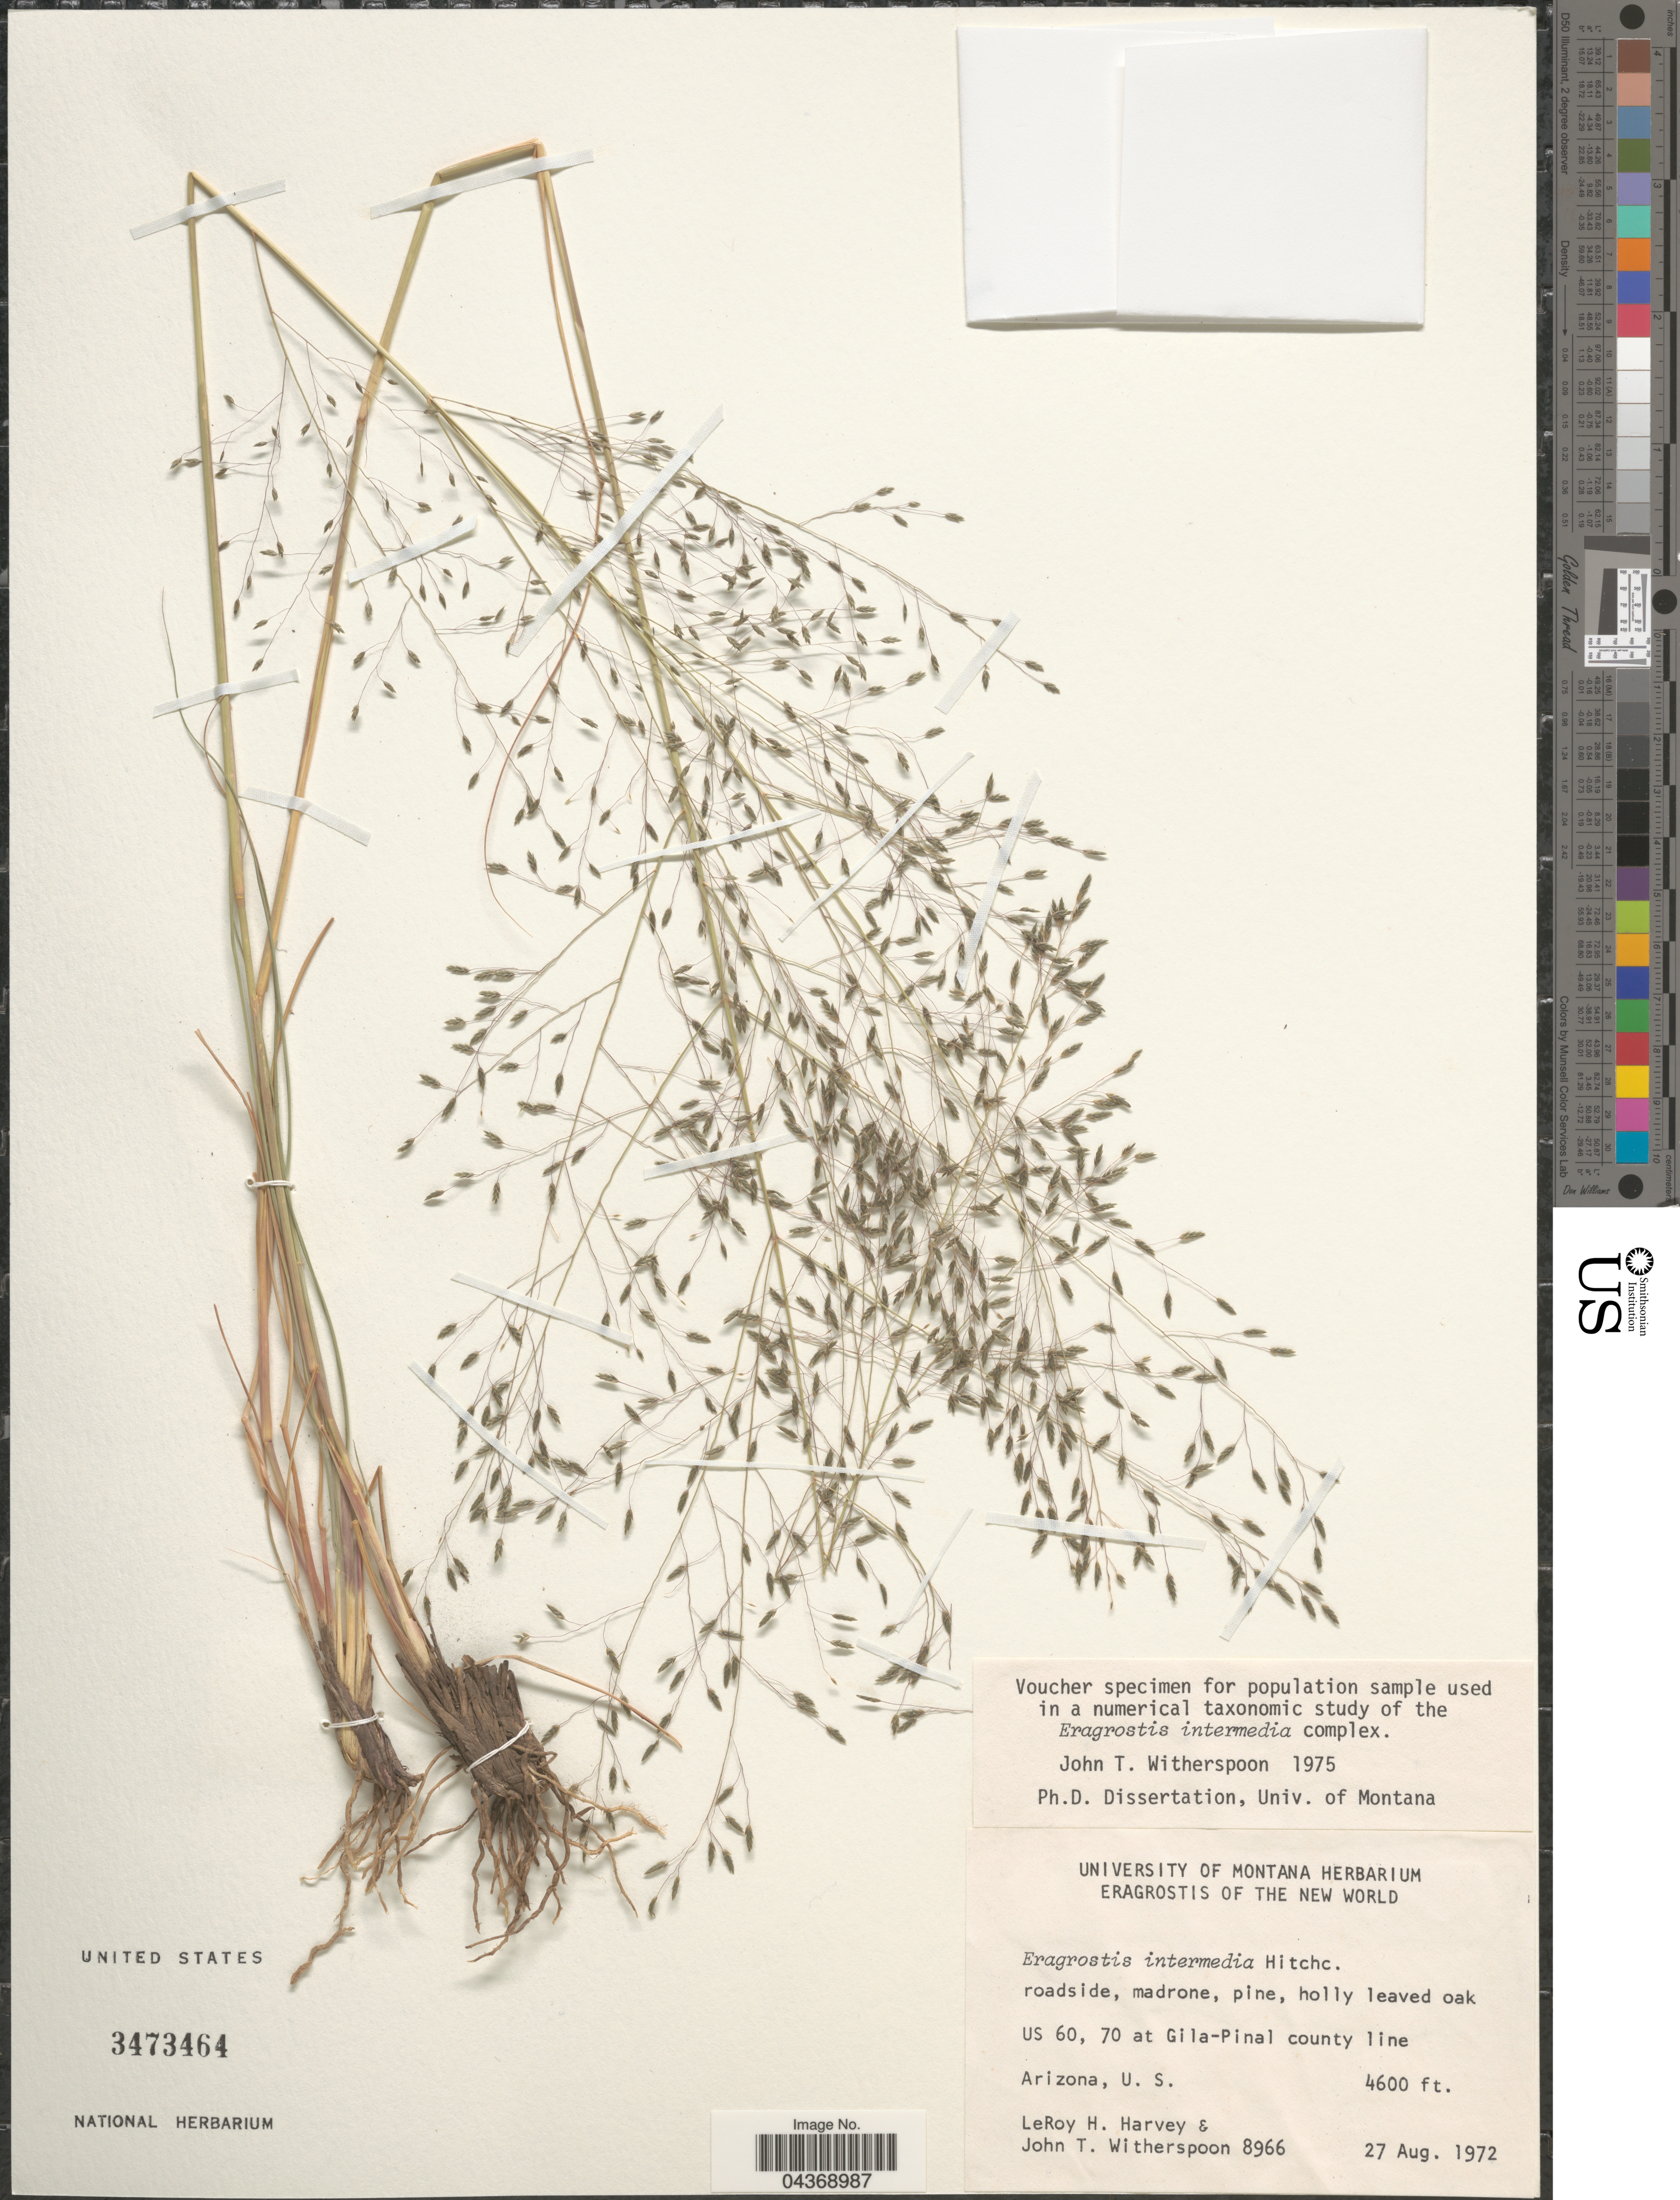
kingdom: Plantae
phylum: Tracheophyta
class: Liliopsida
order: Poales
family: Poaceae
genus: Eragrostis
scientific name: Eragrostis intermedia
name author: Hitchc.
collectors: L. H. Harvey & J. Witherspoon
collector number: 8966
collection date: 1972-08-27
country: United States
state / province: Arizona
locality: US 60, 70 at Gila-Pinal county line.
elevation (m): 1402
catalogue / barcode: US 3473464